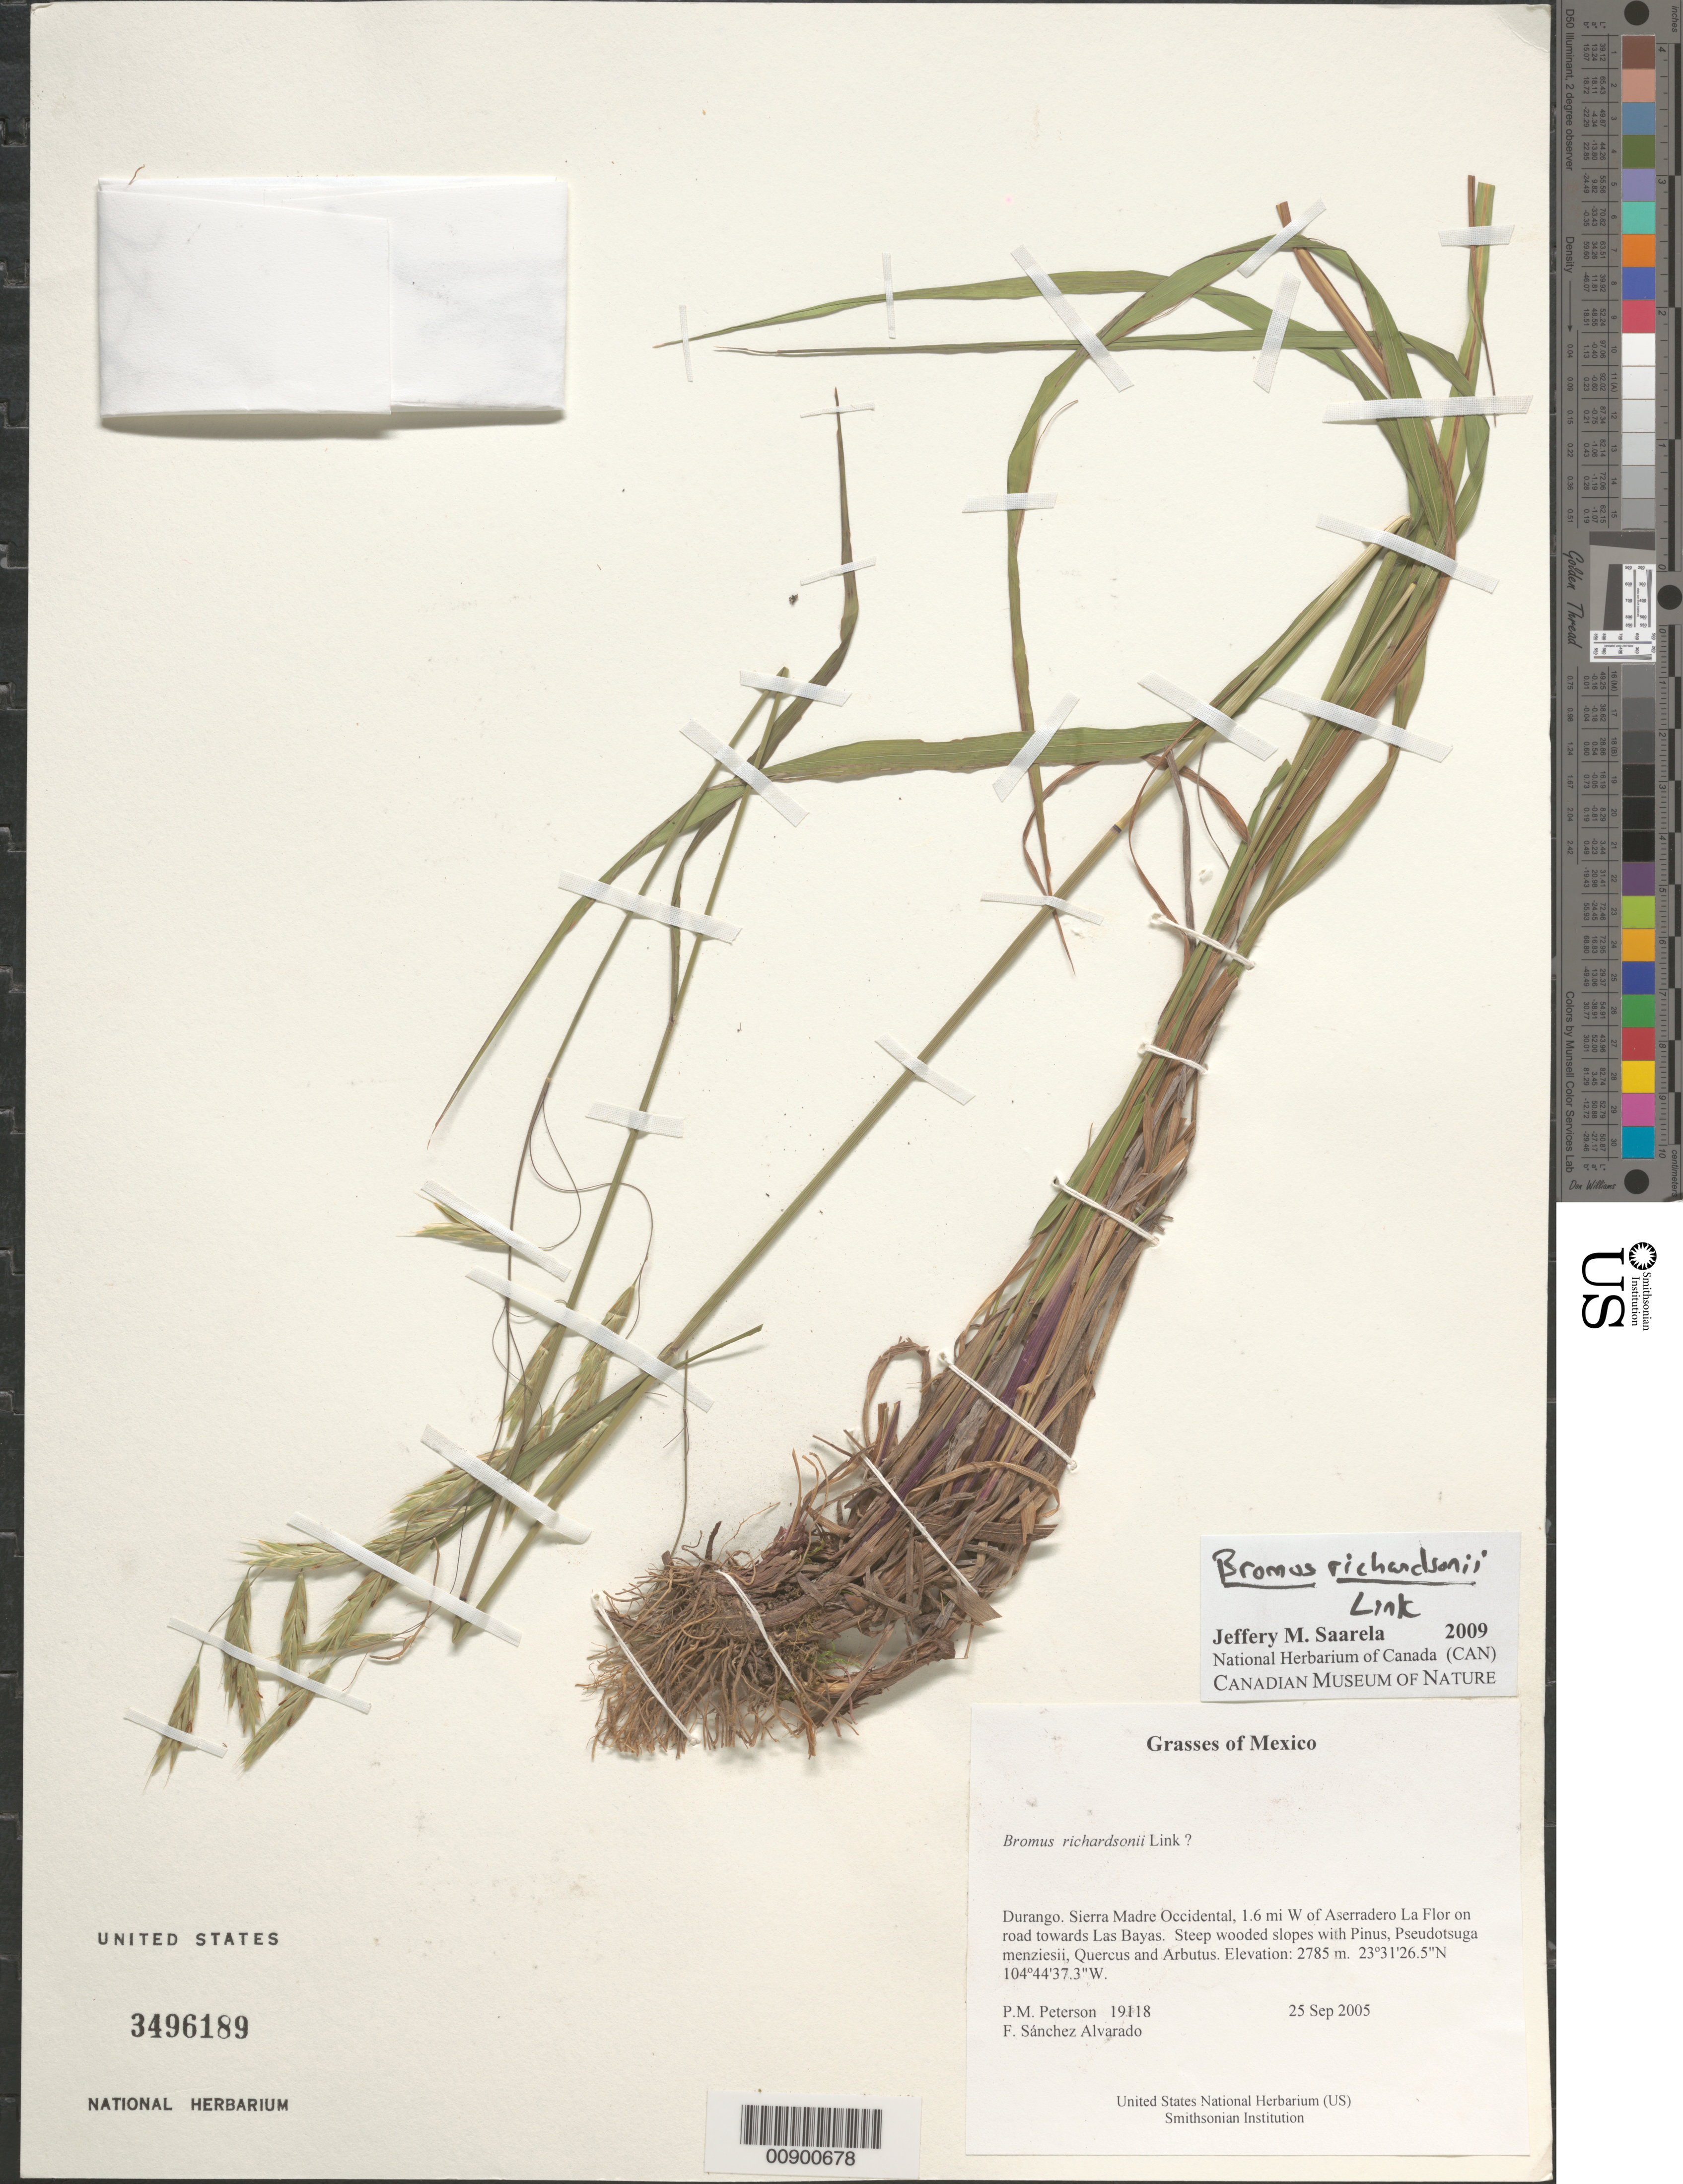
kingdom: Plantae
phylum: Tracheophyta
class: Liliopsida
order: Poales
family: Poaceae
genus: Bromus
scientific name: Bromus richardsonii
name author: Link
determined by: Saarela, J. M., (CAN), Canadian Museum of Nature (CANADA)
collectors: P. M. Peterson & F. Sánchez Alvarado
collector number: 19118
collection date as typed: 25 Sep 2005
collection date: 2005-09-25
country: Mexico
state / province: Durango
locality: Sierra Madre Occidental, 1.6 mi W of Aserradero La Flor on road towards Las Bayas. Steep wooded slopes with Pinus, Pseudotsuga menziesii, Quercus and Arbutus.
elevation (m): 2785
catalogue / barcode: US 3496189